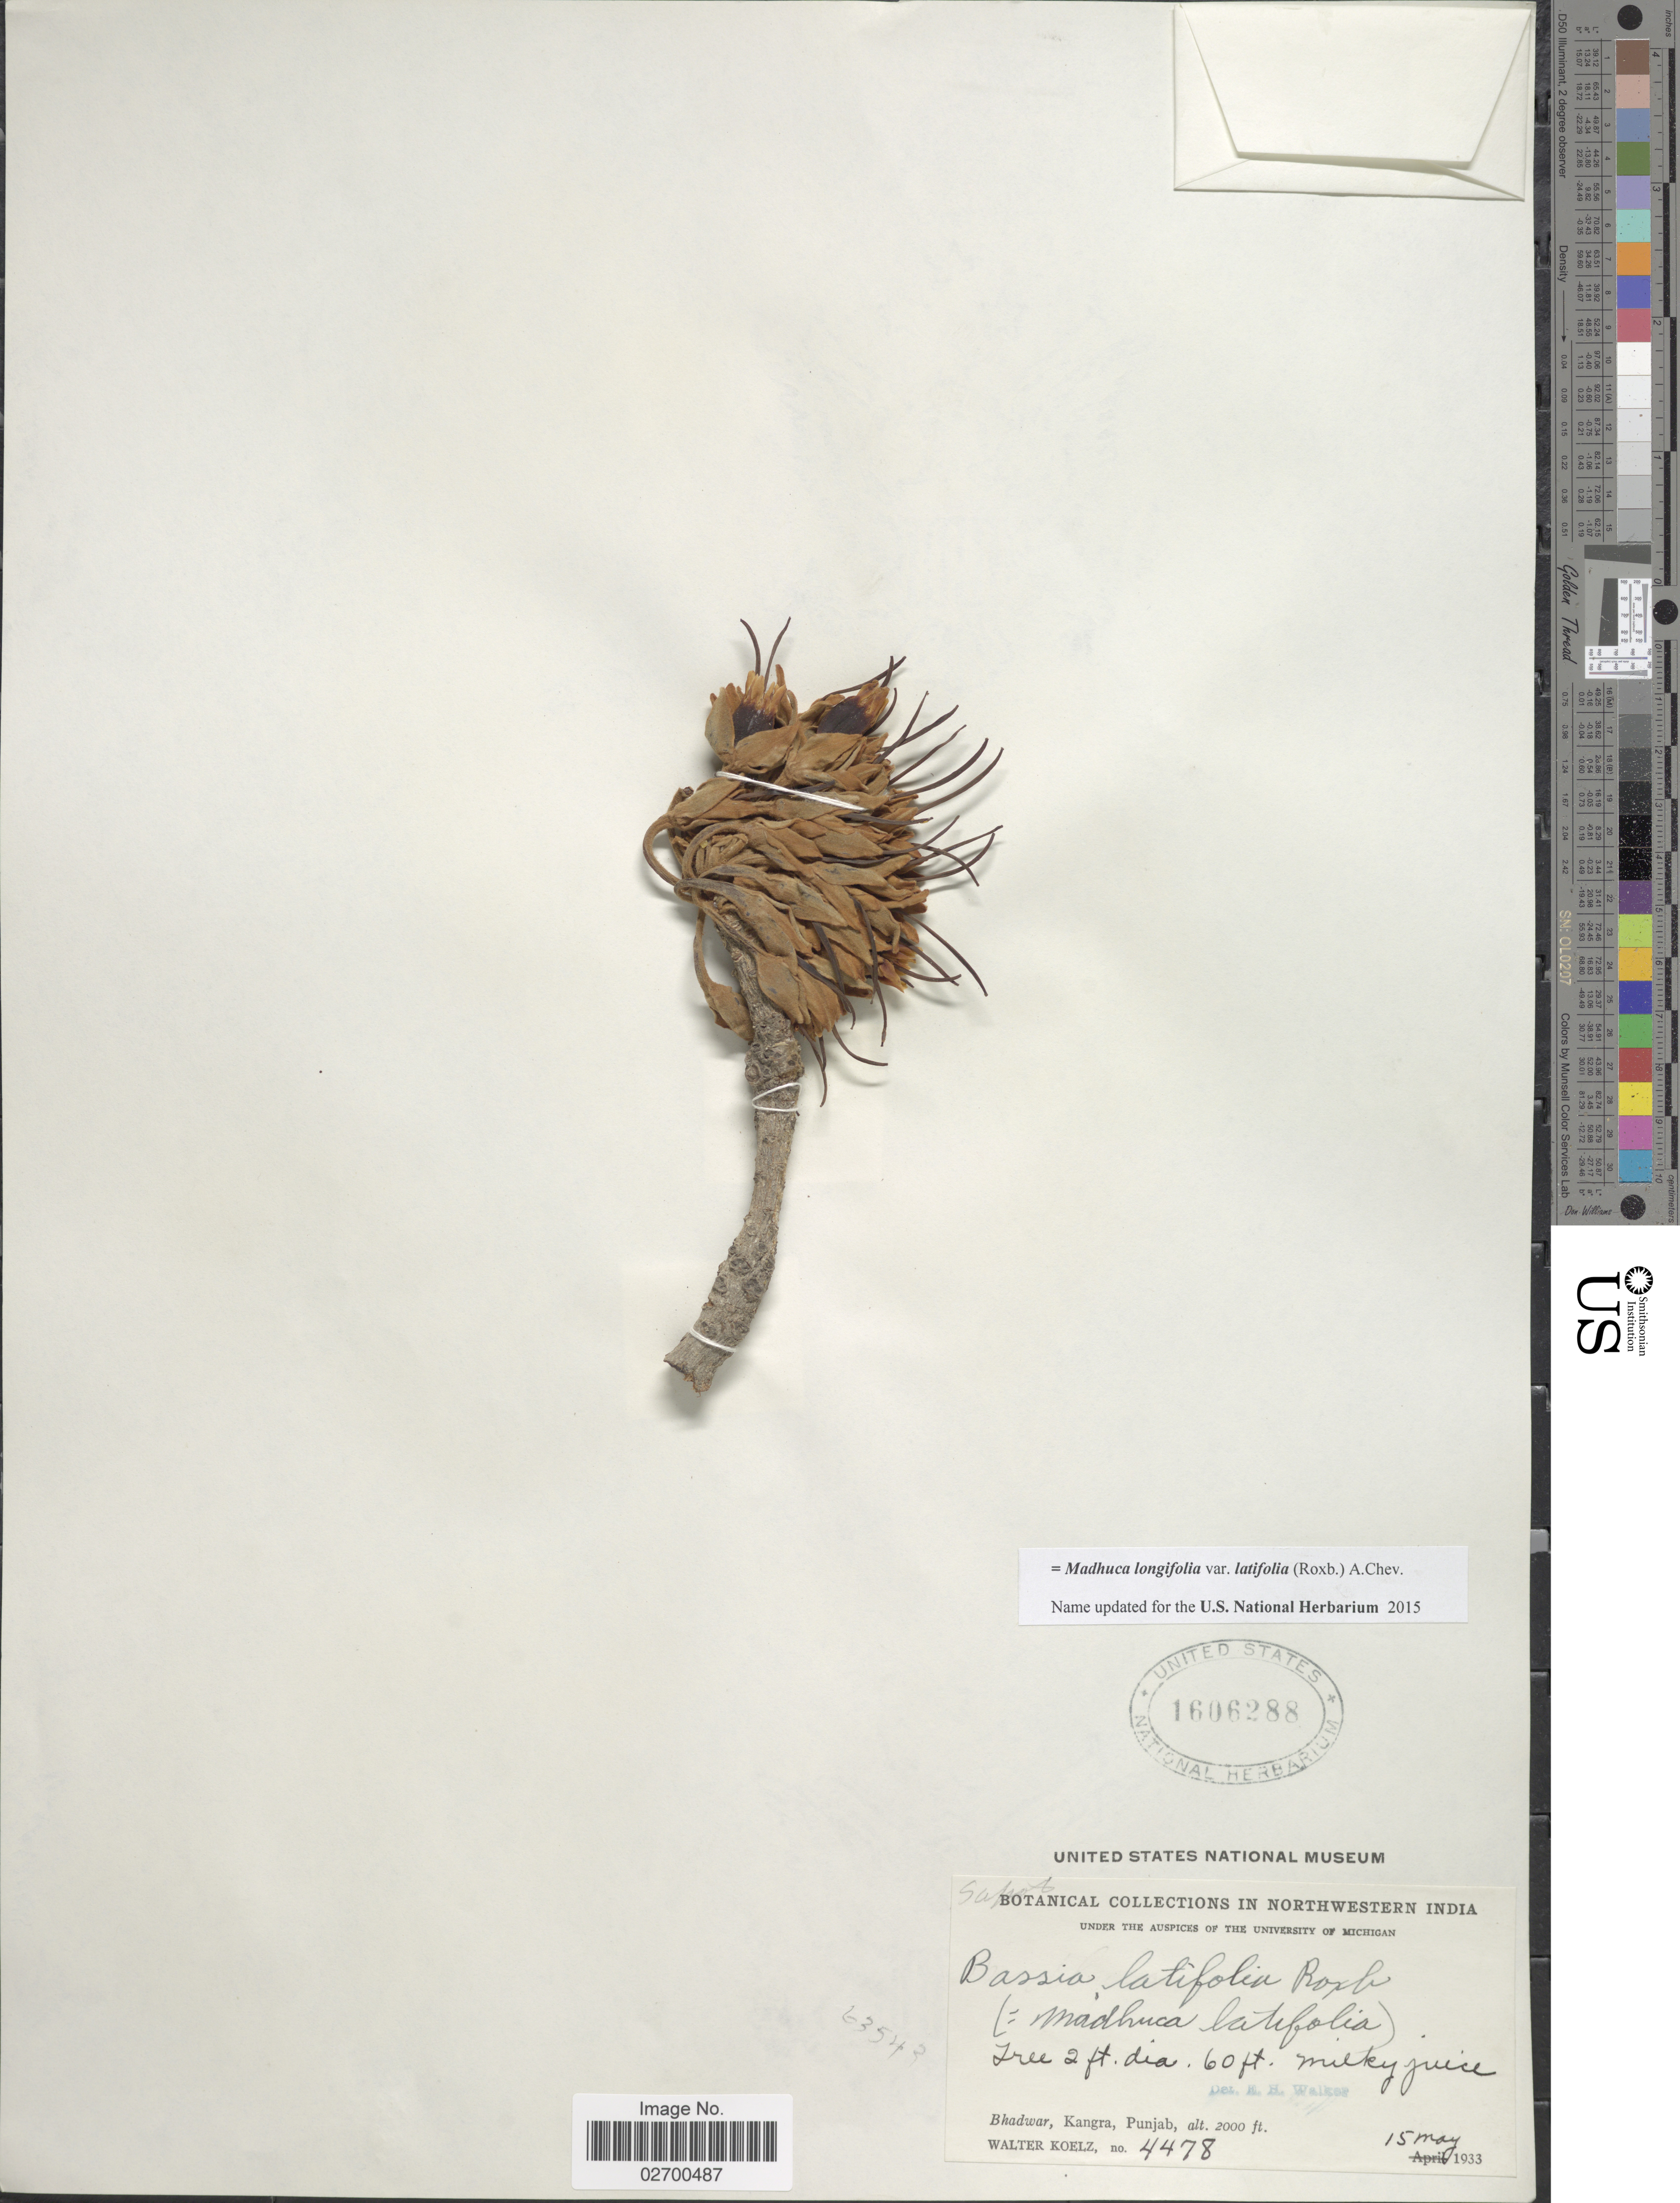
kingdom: Plantae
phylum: Tracheophyta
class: Magnoliopsida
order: Ericales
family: Sapotaceae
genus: Madhuca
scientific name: Madhuca latifolia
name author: (Roxb.) J.F. Macbr.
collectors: W. N. Koelz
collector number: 4478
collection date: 1933-05-15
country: India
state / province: Punjab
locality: Northwestern India. Bhadwar, Kangra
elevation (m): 610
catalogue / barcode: US 1606288